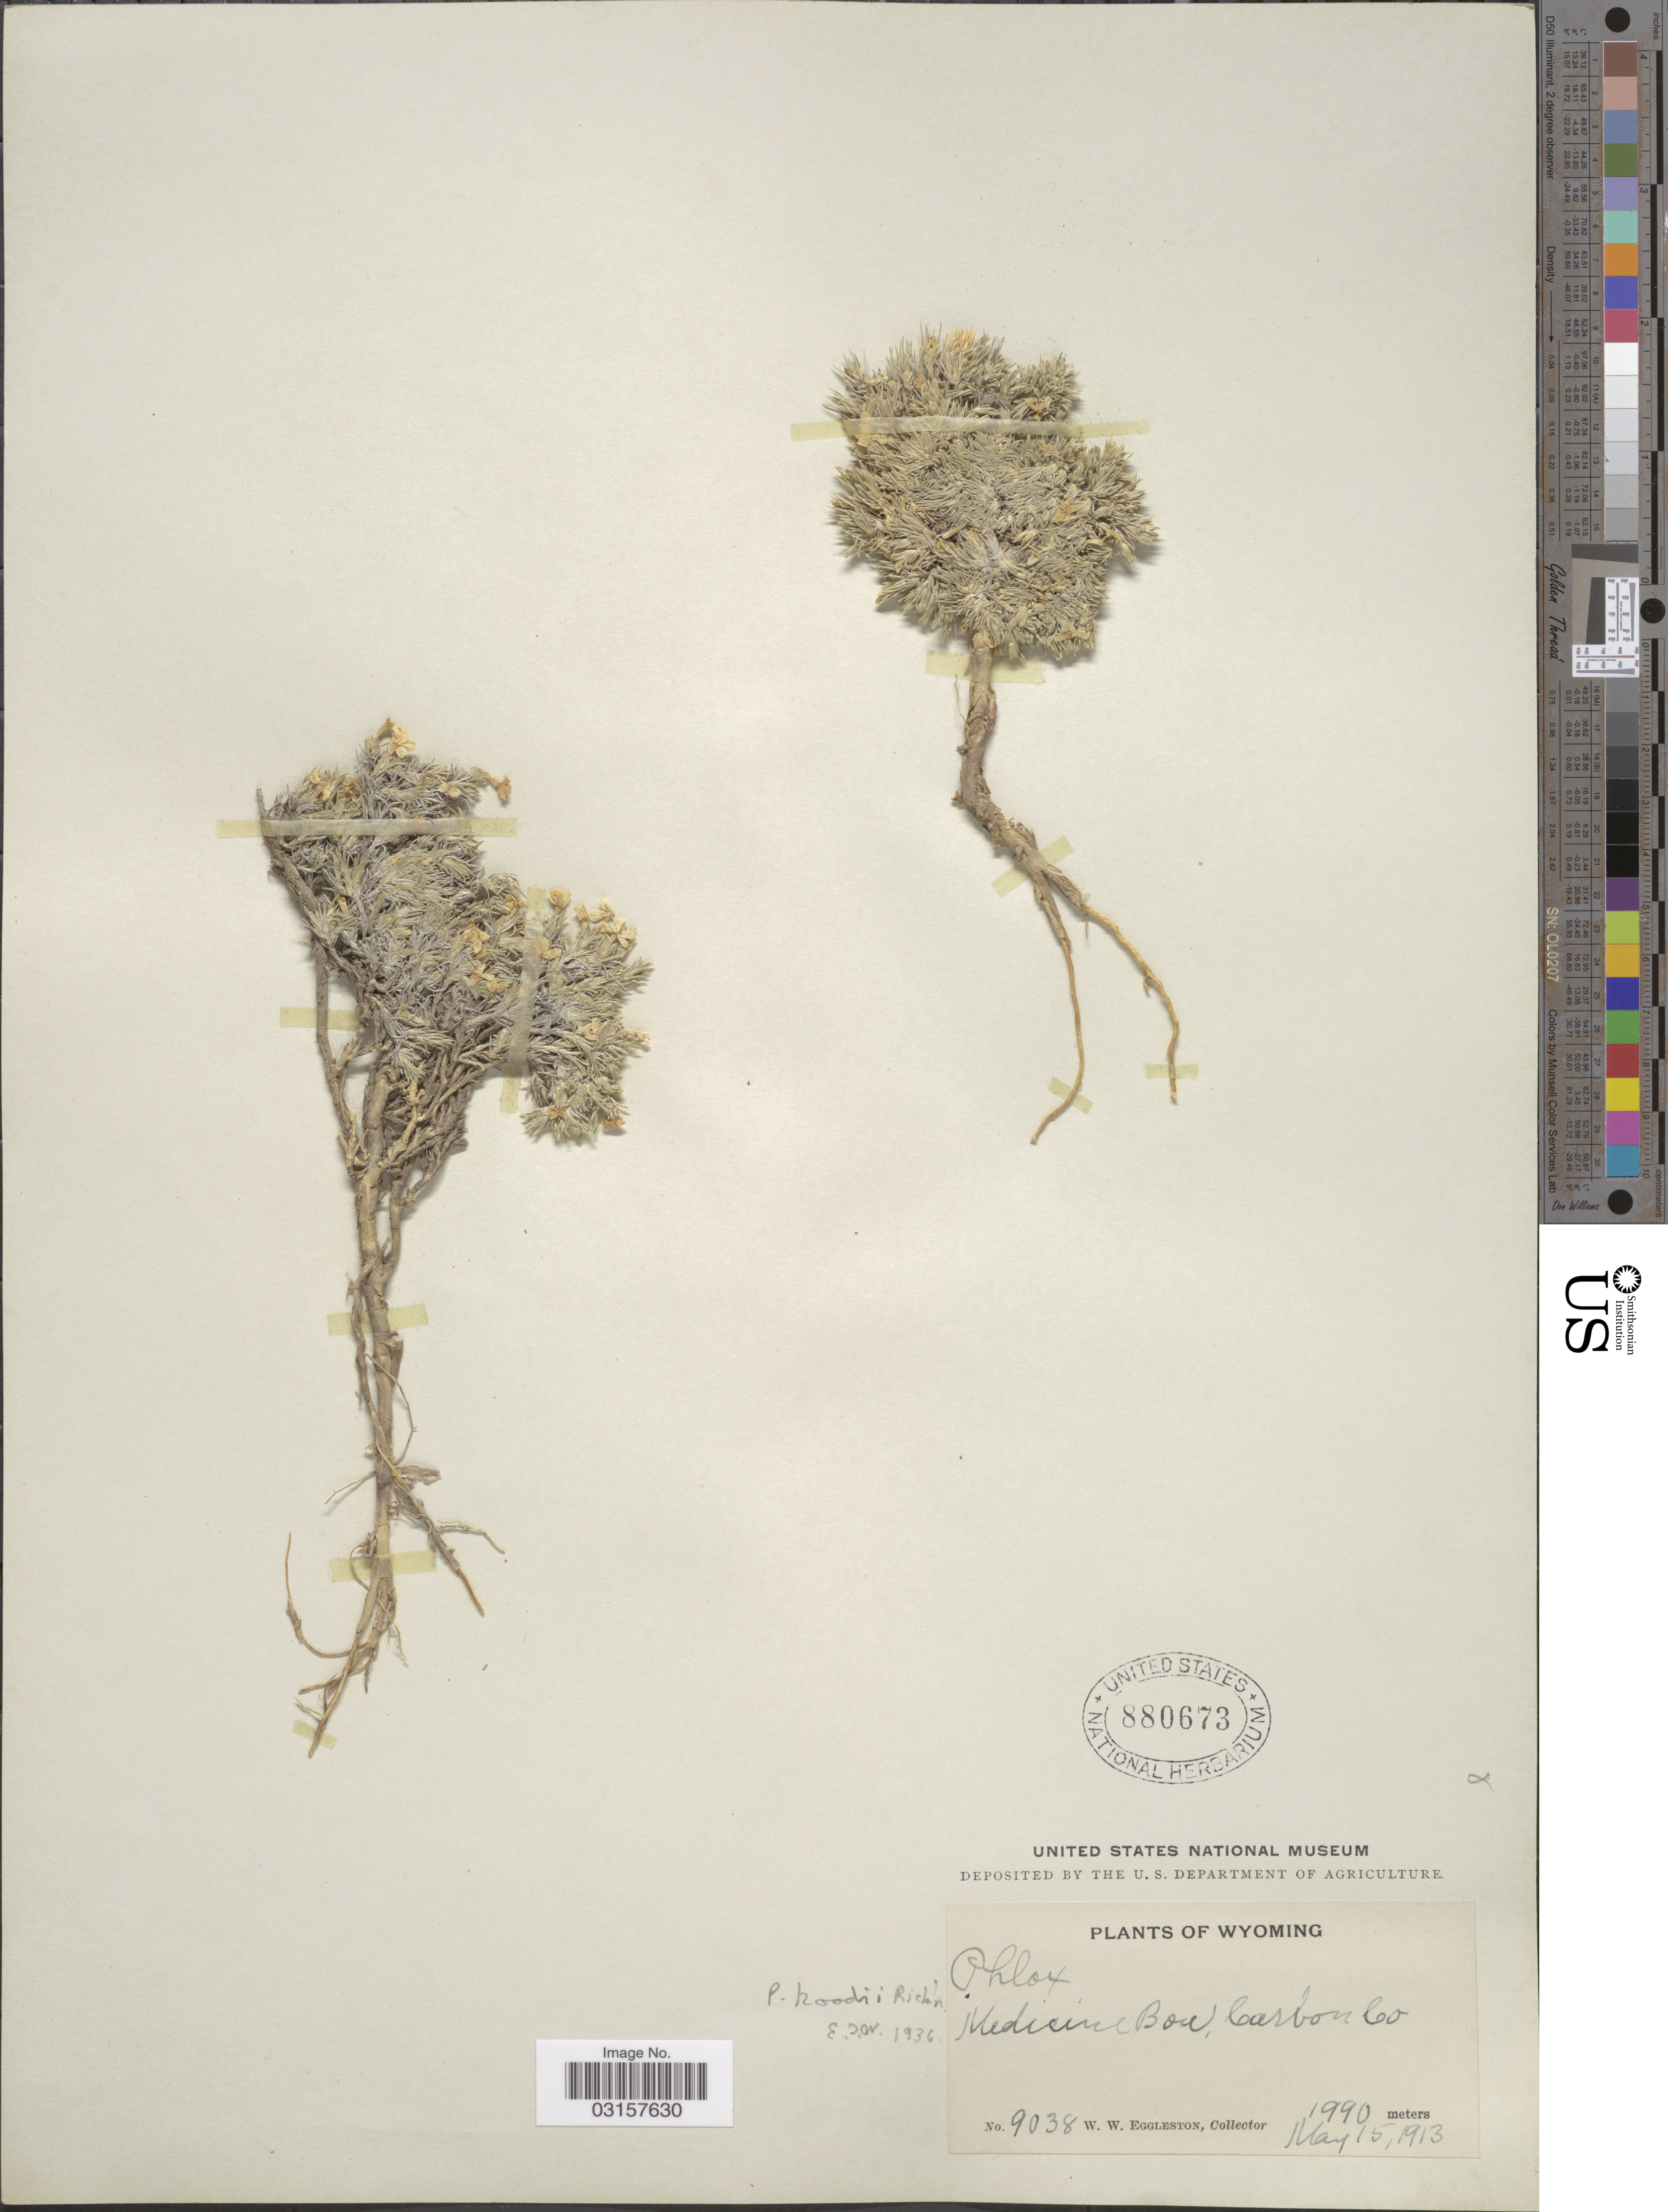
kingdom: Plantae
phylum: Tracheophyta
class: Magnoliopsida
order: Ericales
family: Polemoniaceae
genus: Phlox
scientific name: Phlox hoodii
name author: Richardson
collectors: W. W. Eggleston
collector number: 9038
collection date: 1913-05-15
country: United States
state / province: Wyoming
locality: Medicine Bow, Carbon Co.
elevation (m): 1990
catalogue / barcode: US 880673